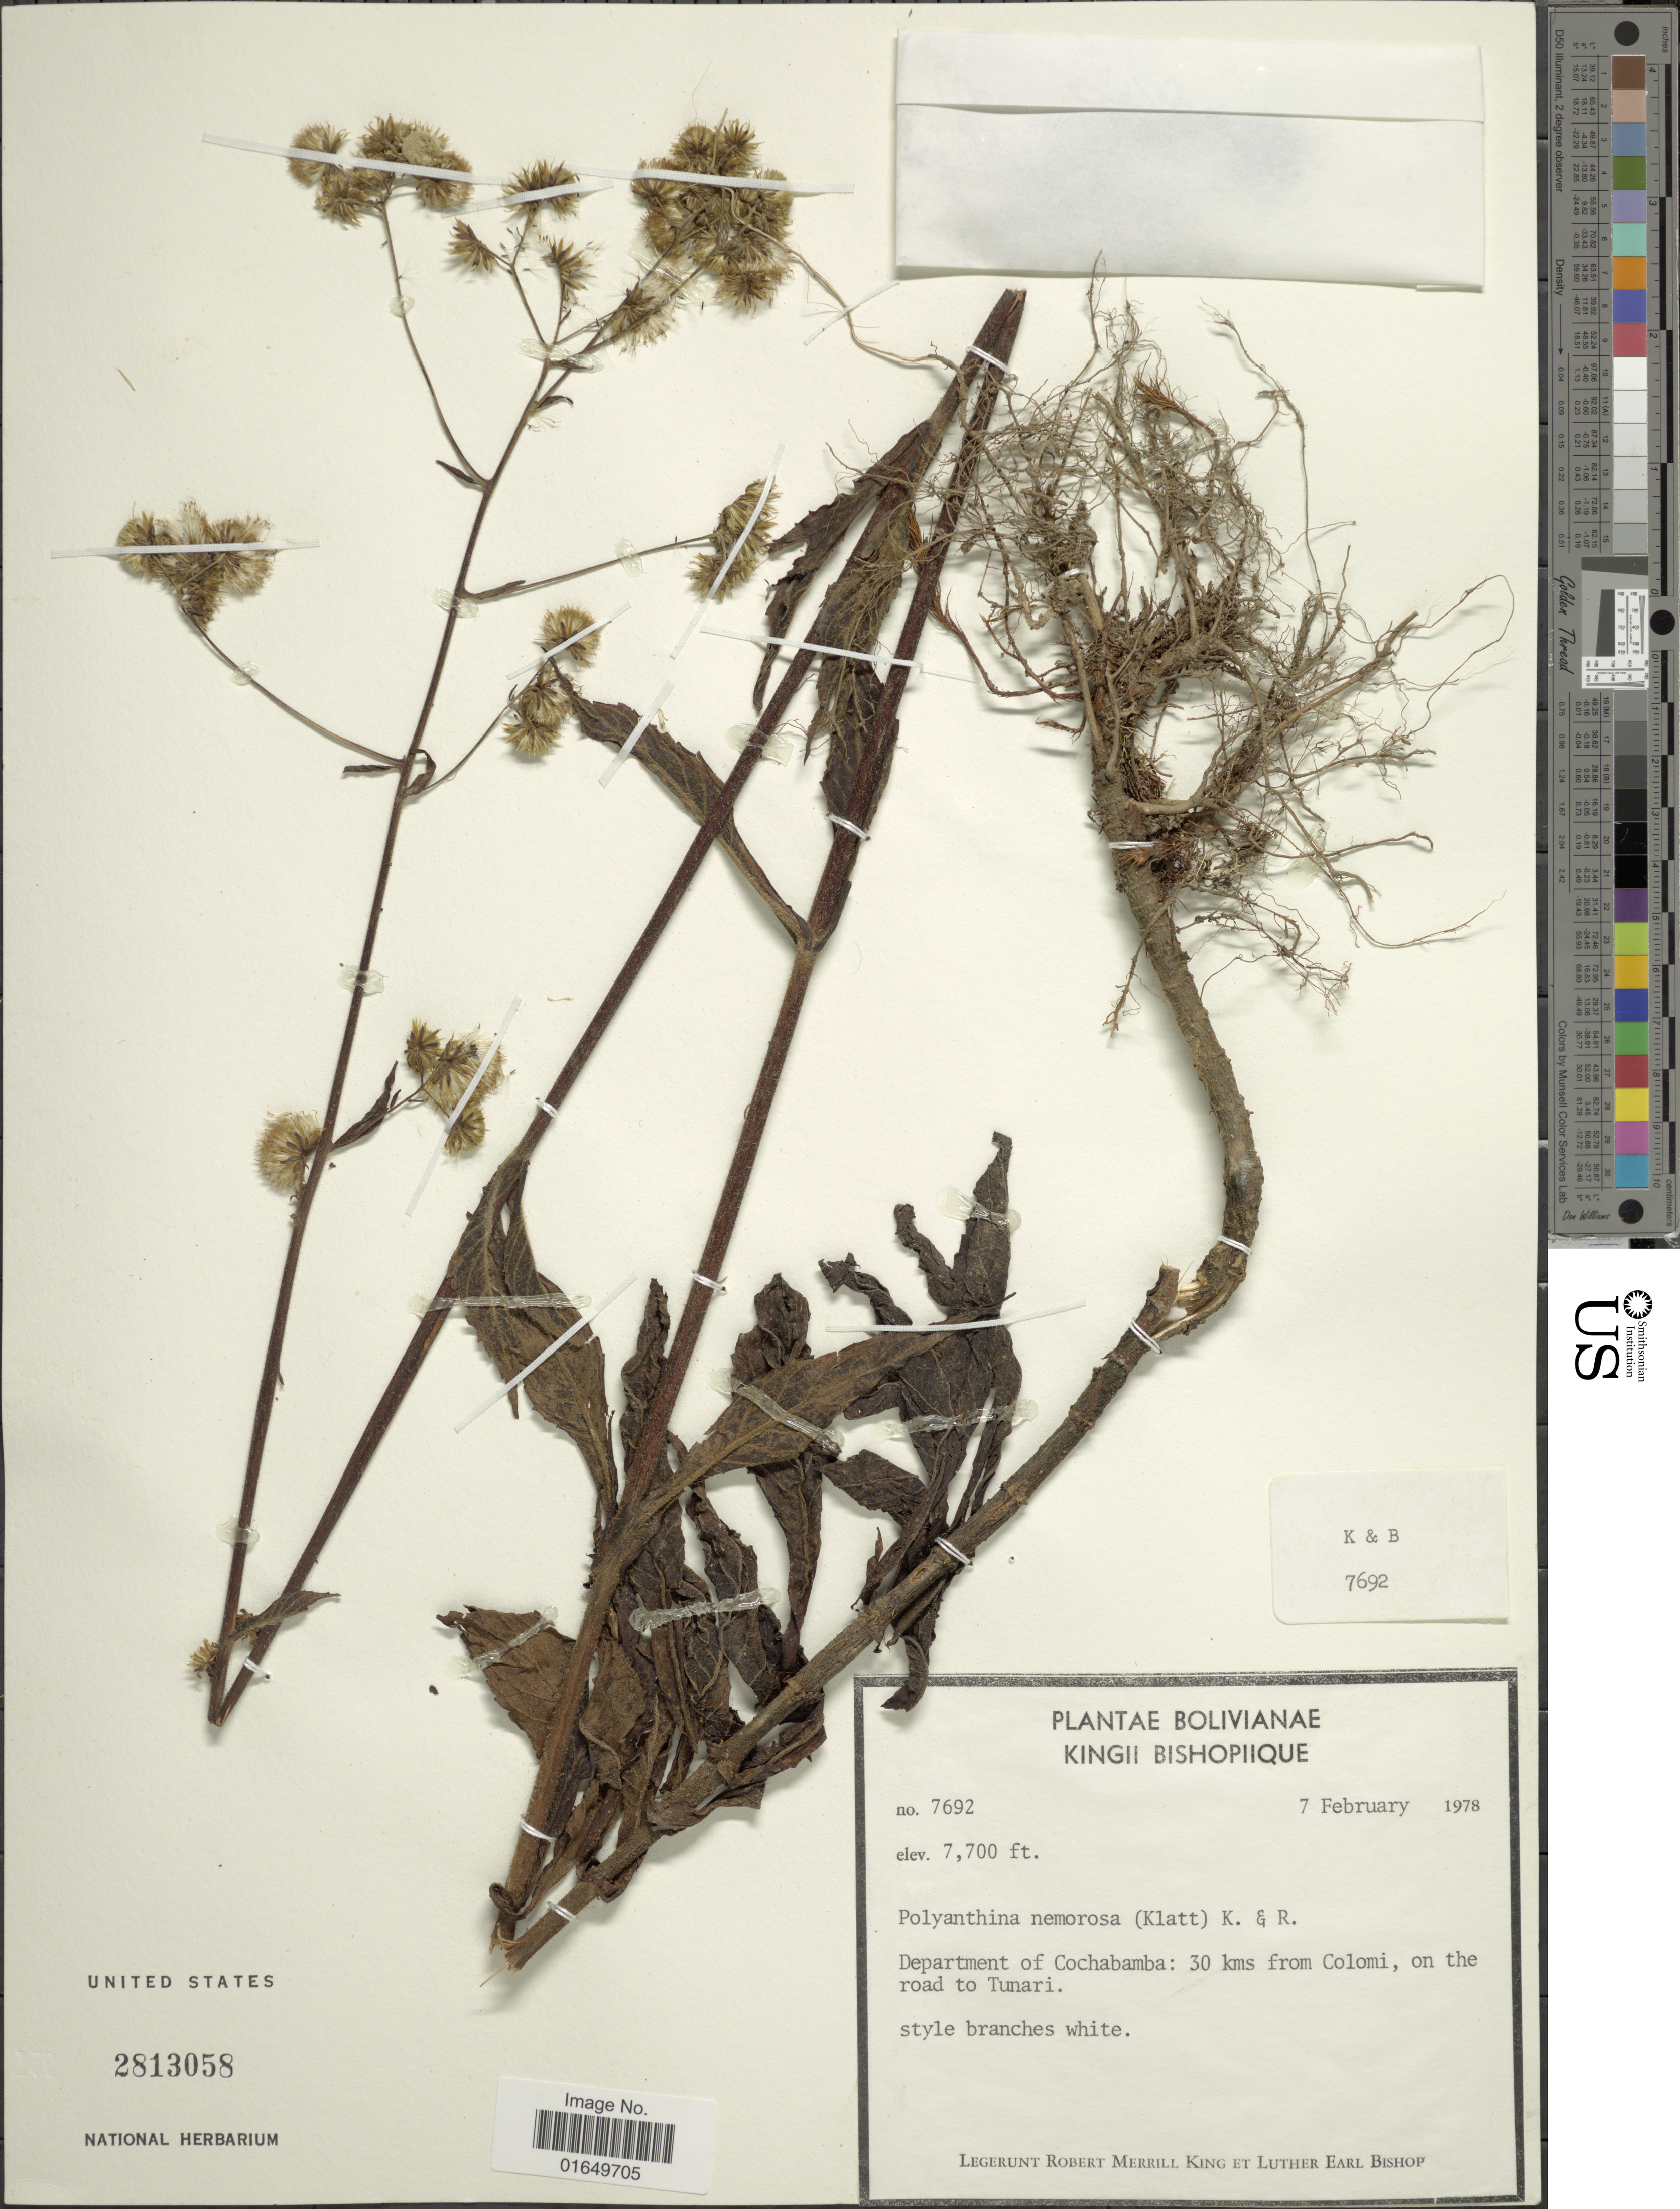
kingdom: Plantae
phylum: Tracheophyta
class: Magnoliopsida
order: Asterales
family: Asteraceae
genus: Polyanthina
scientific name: Polyanthina nemorosa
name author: (Klatt) R.M. King & H. Rob.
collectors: R. M. King & L. E. Bishop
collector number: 7692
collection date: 1978-02-07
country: Bolivia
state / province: Cochabamba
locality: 30 kms from Colomi, on the road to Tunari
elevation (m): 2347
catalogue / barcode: US 2813058